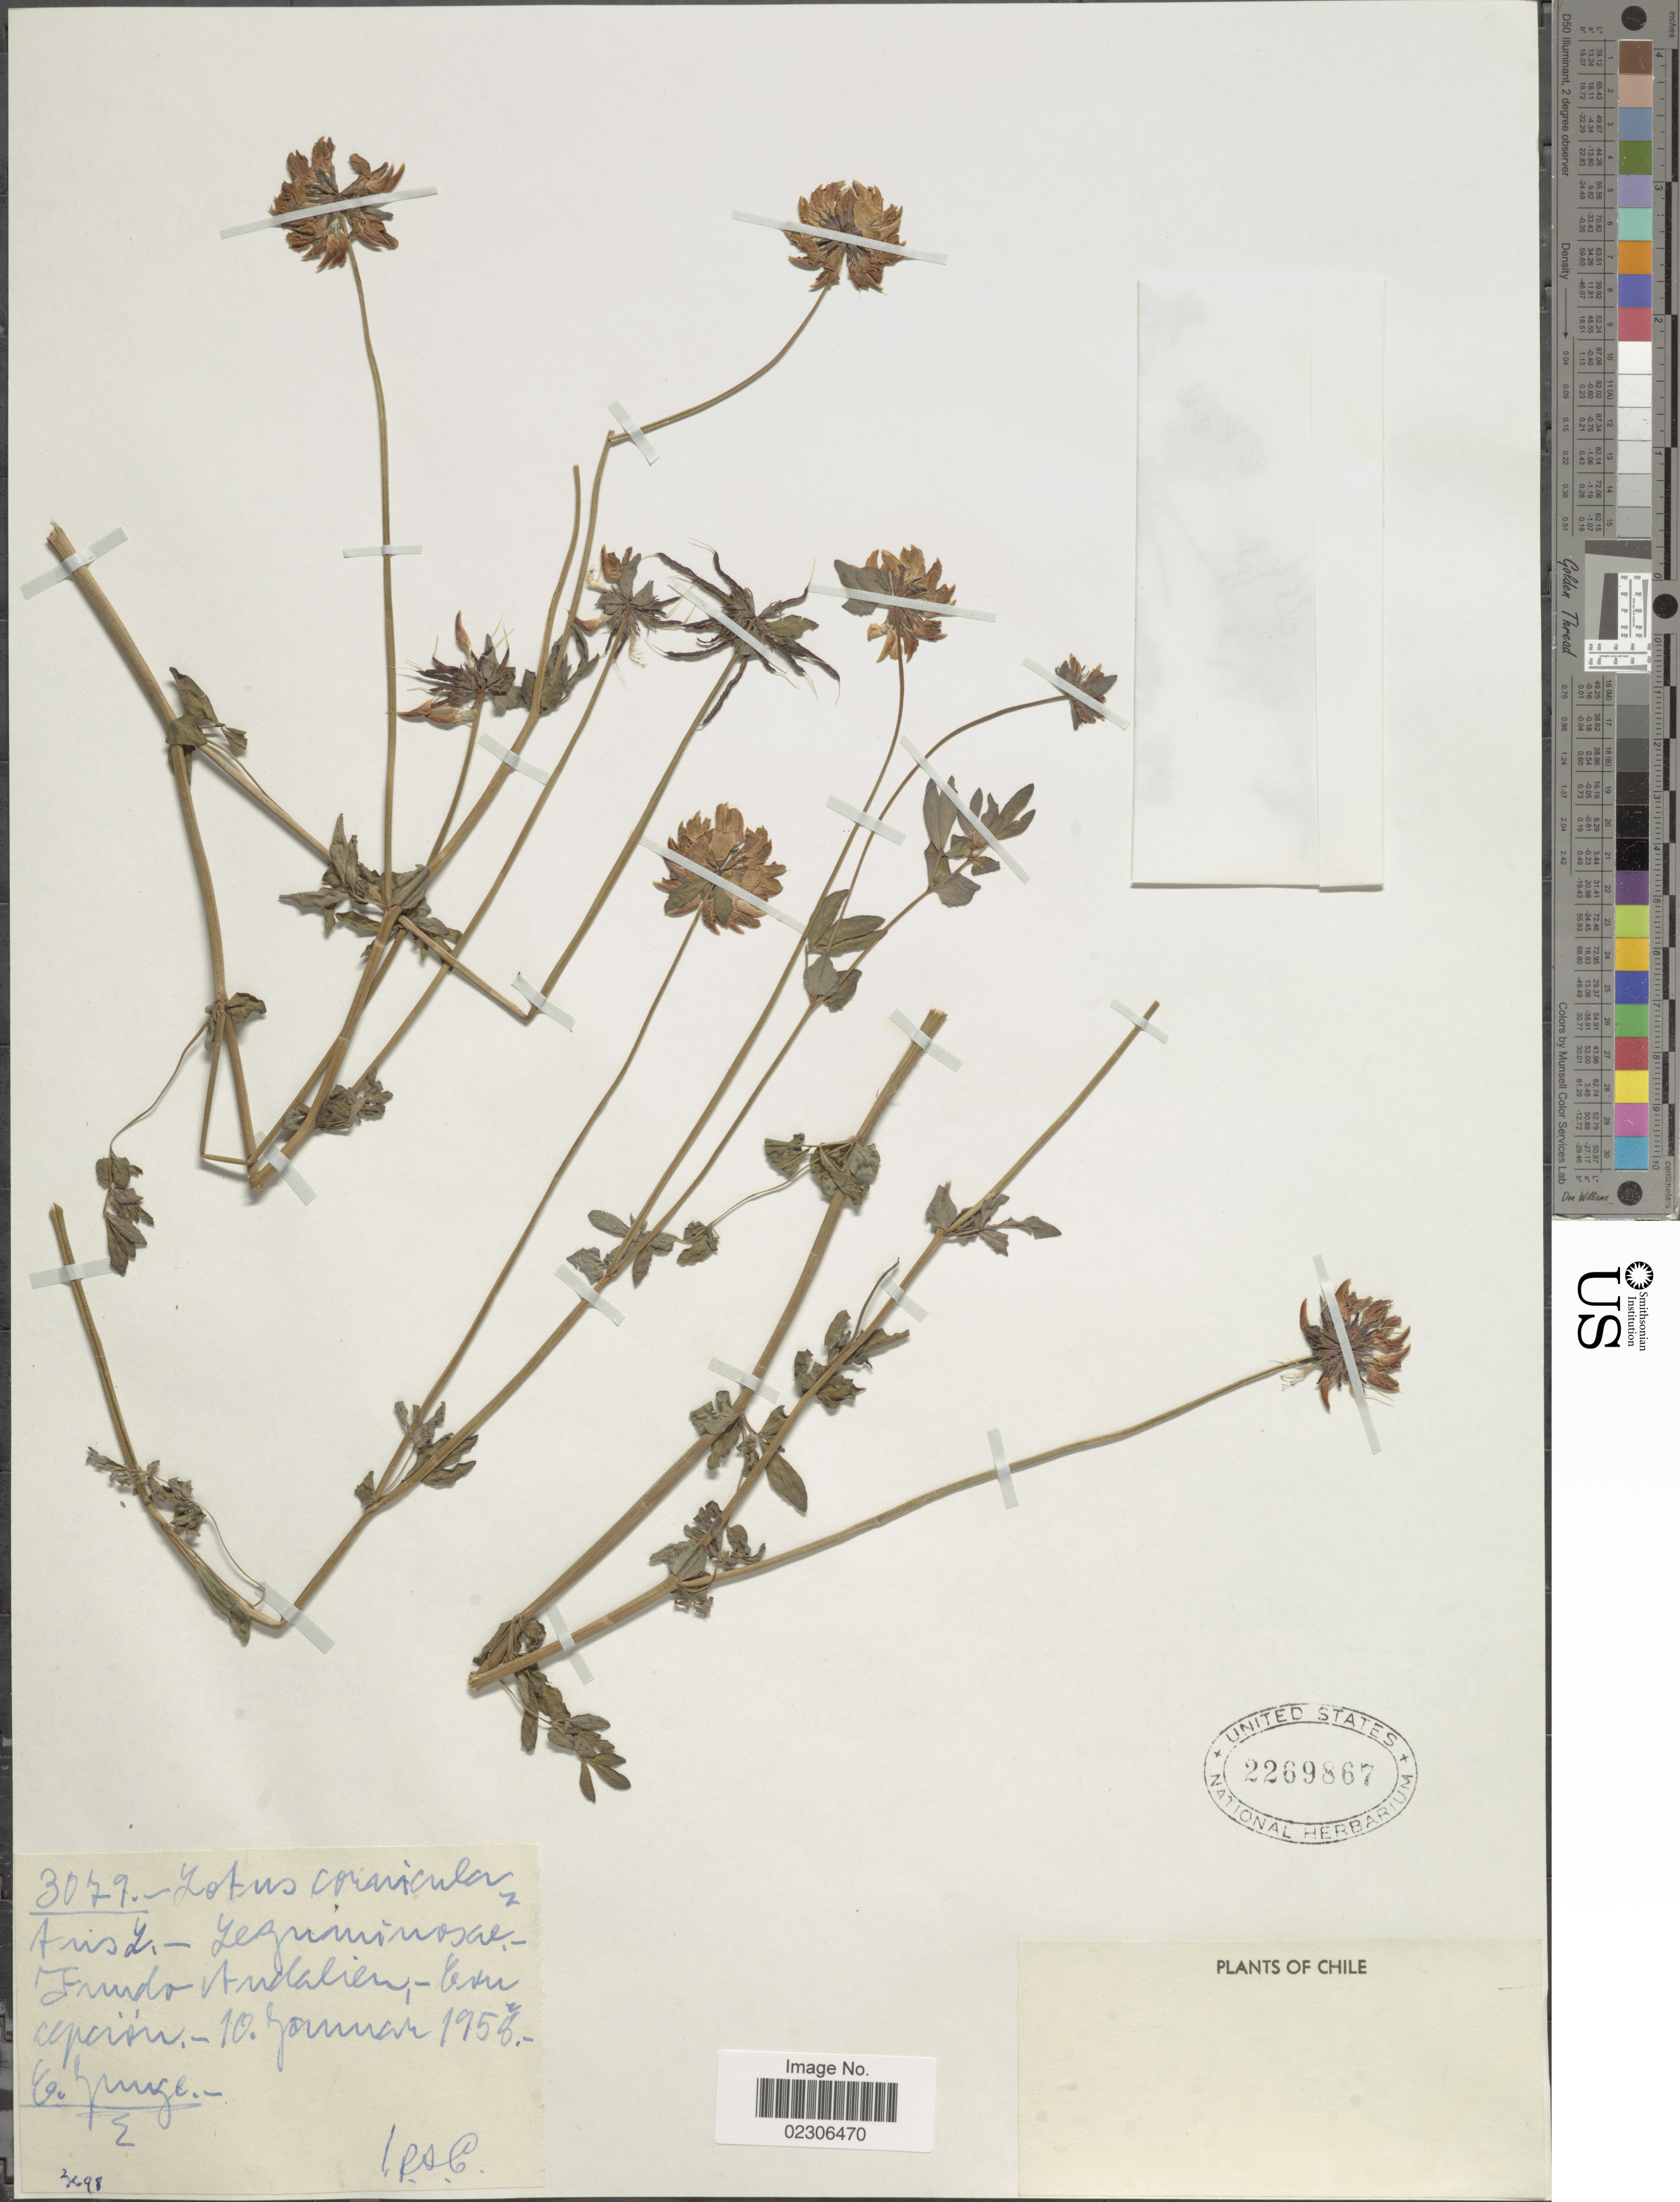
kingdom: Plantae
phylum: Tracheophyta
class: Magnoliopsida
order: Fabales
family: Fabaceae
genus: Lotus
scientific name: Lotus corniculatus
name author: L.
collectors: -. Ipse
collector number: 3079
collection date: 1958-01-10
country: Chile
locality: Fundo Andalien.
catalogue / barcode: US 2269867